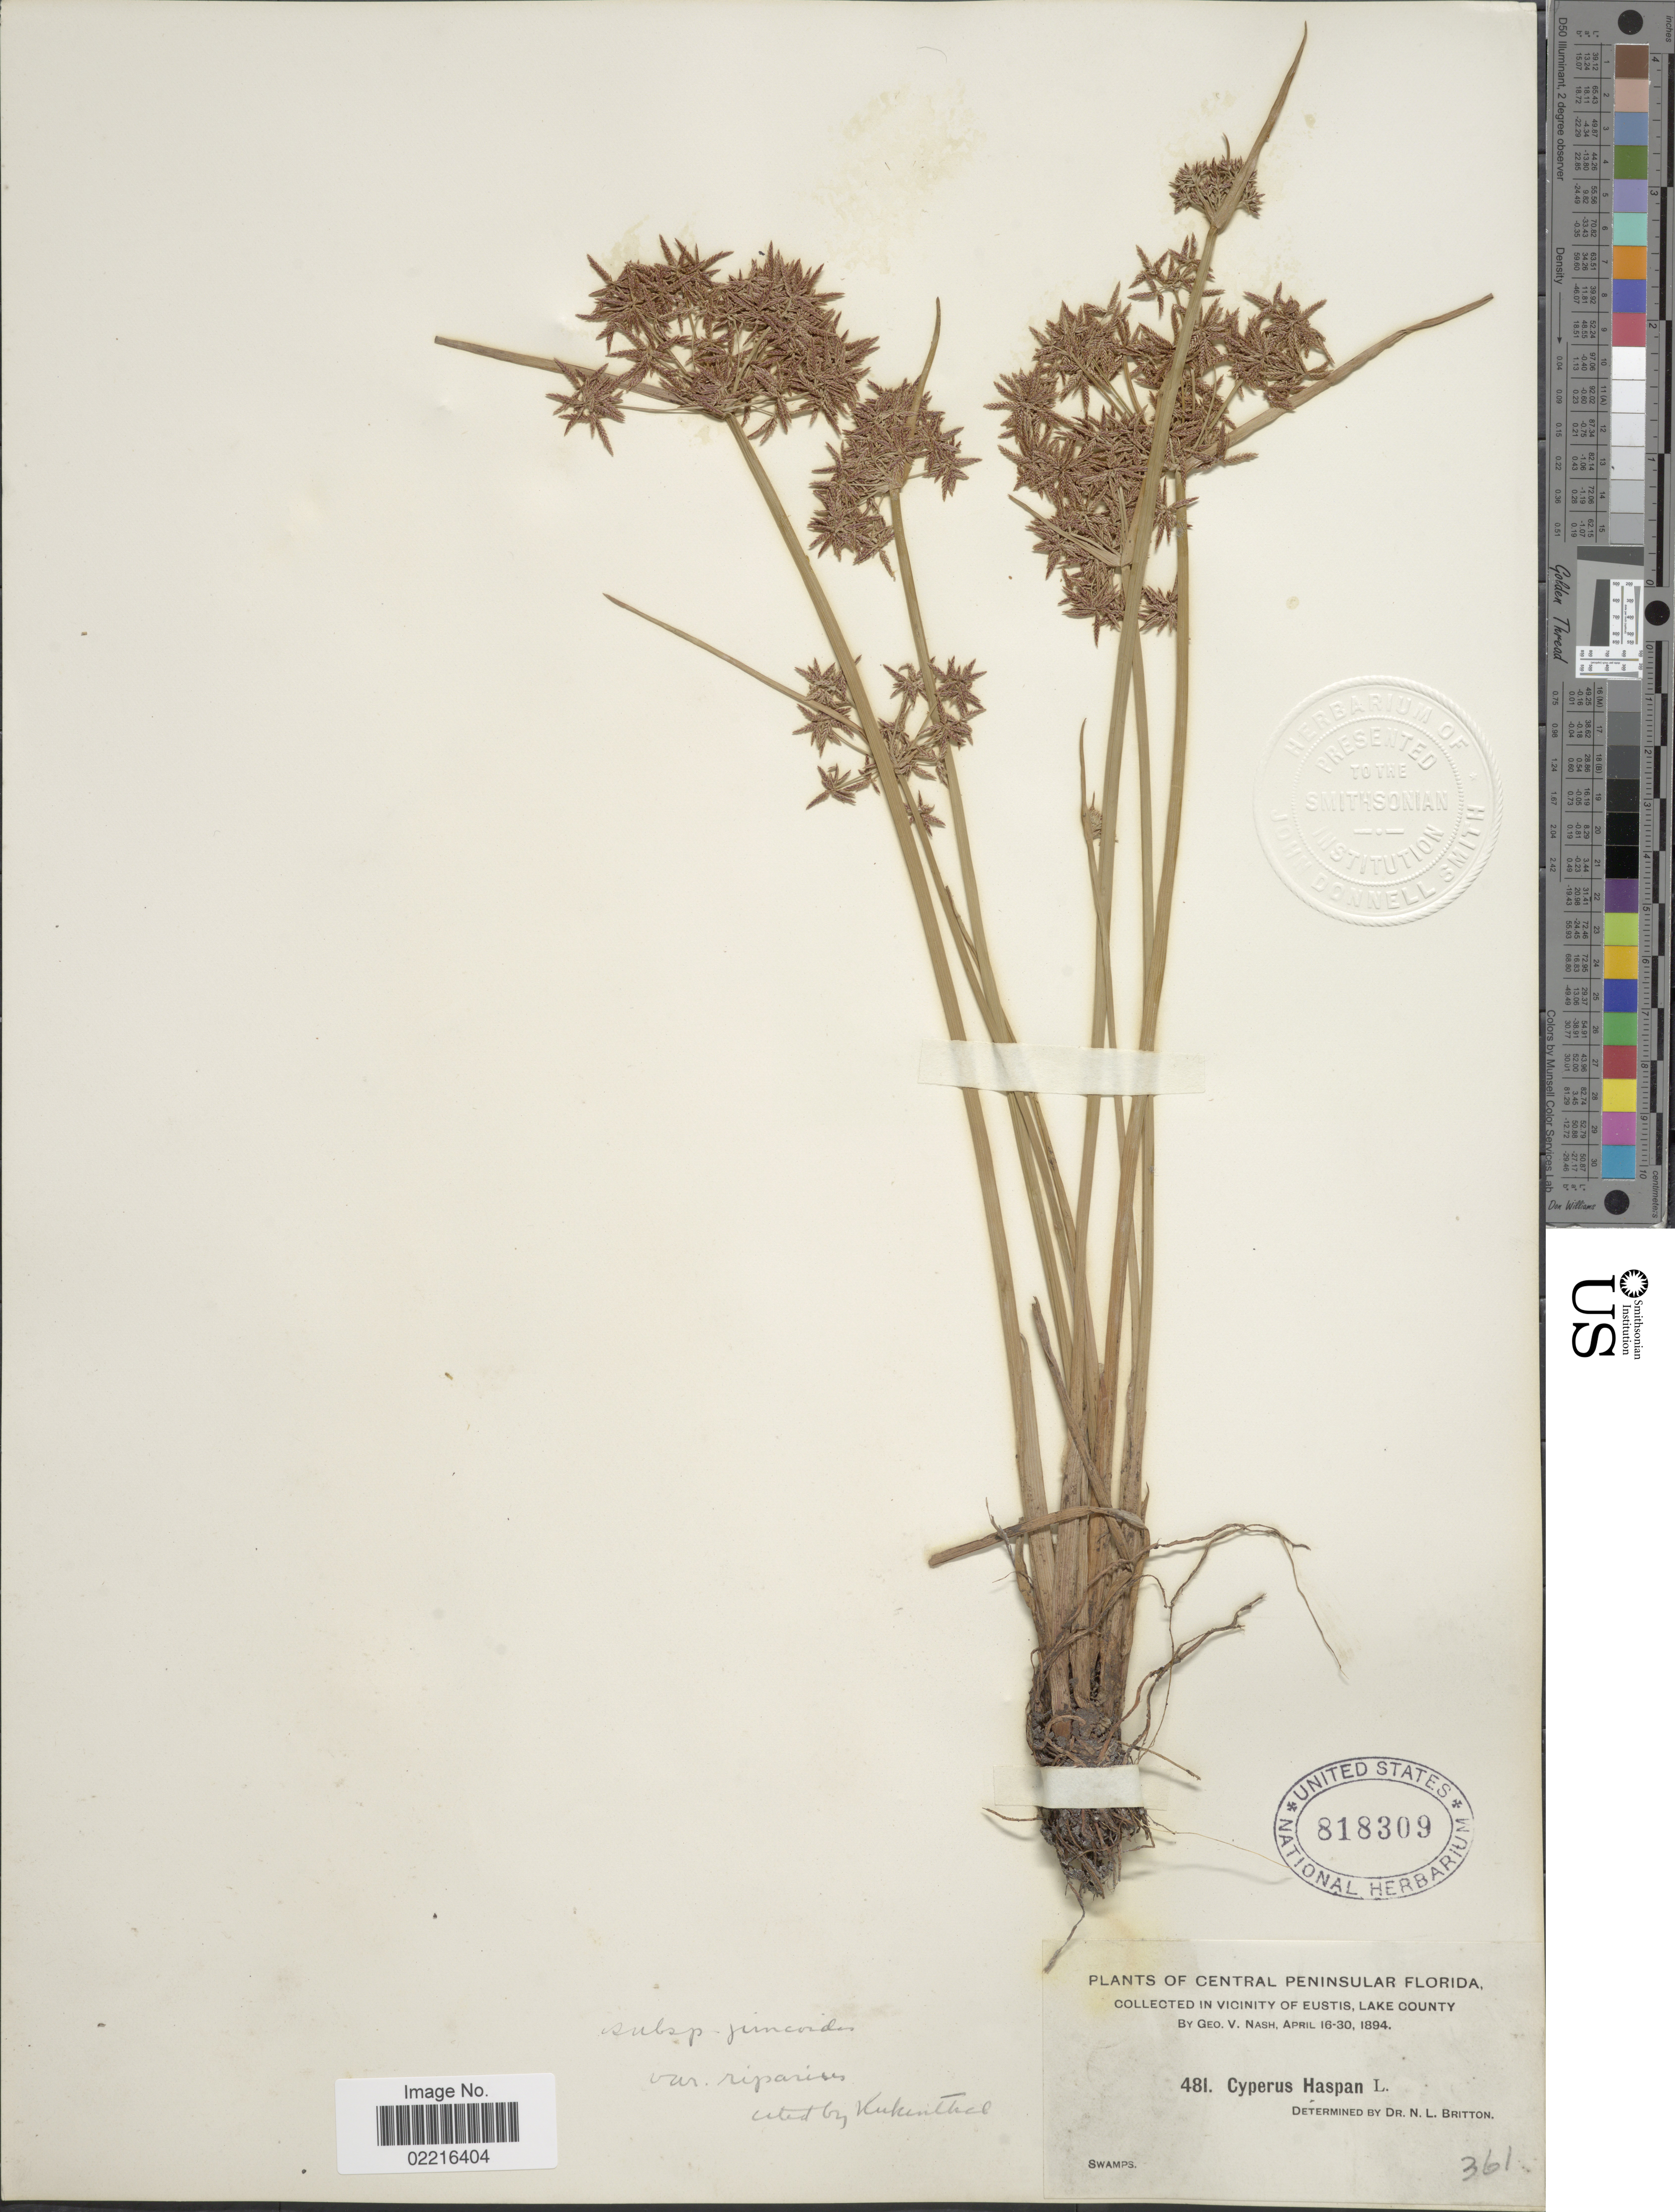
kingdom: Plantae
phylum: Tracheophyta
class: Liliopsida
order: Poales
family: Cyperaceae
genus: Cyperus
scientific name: Cyperus haspan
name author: L.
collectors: G. V. Nash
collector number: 481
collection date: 1894-04-16/1894-04-30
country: United States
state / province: Florida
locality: Central Peninsular Florida, Vicinity of Eustis, Lake County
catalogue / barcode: US 818309